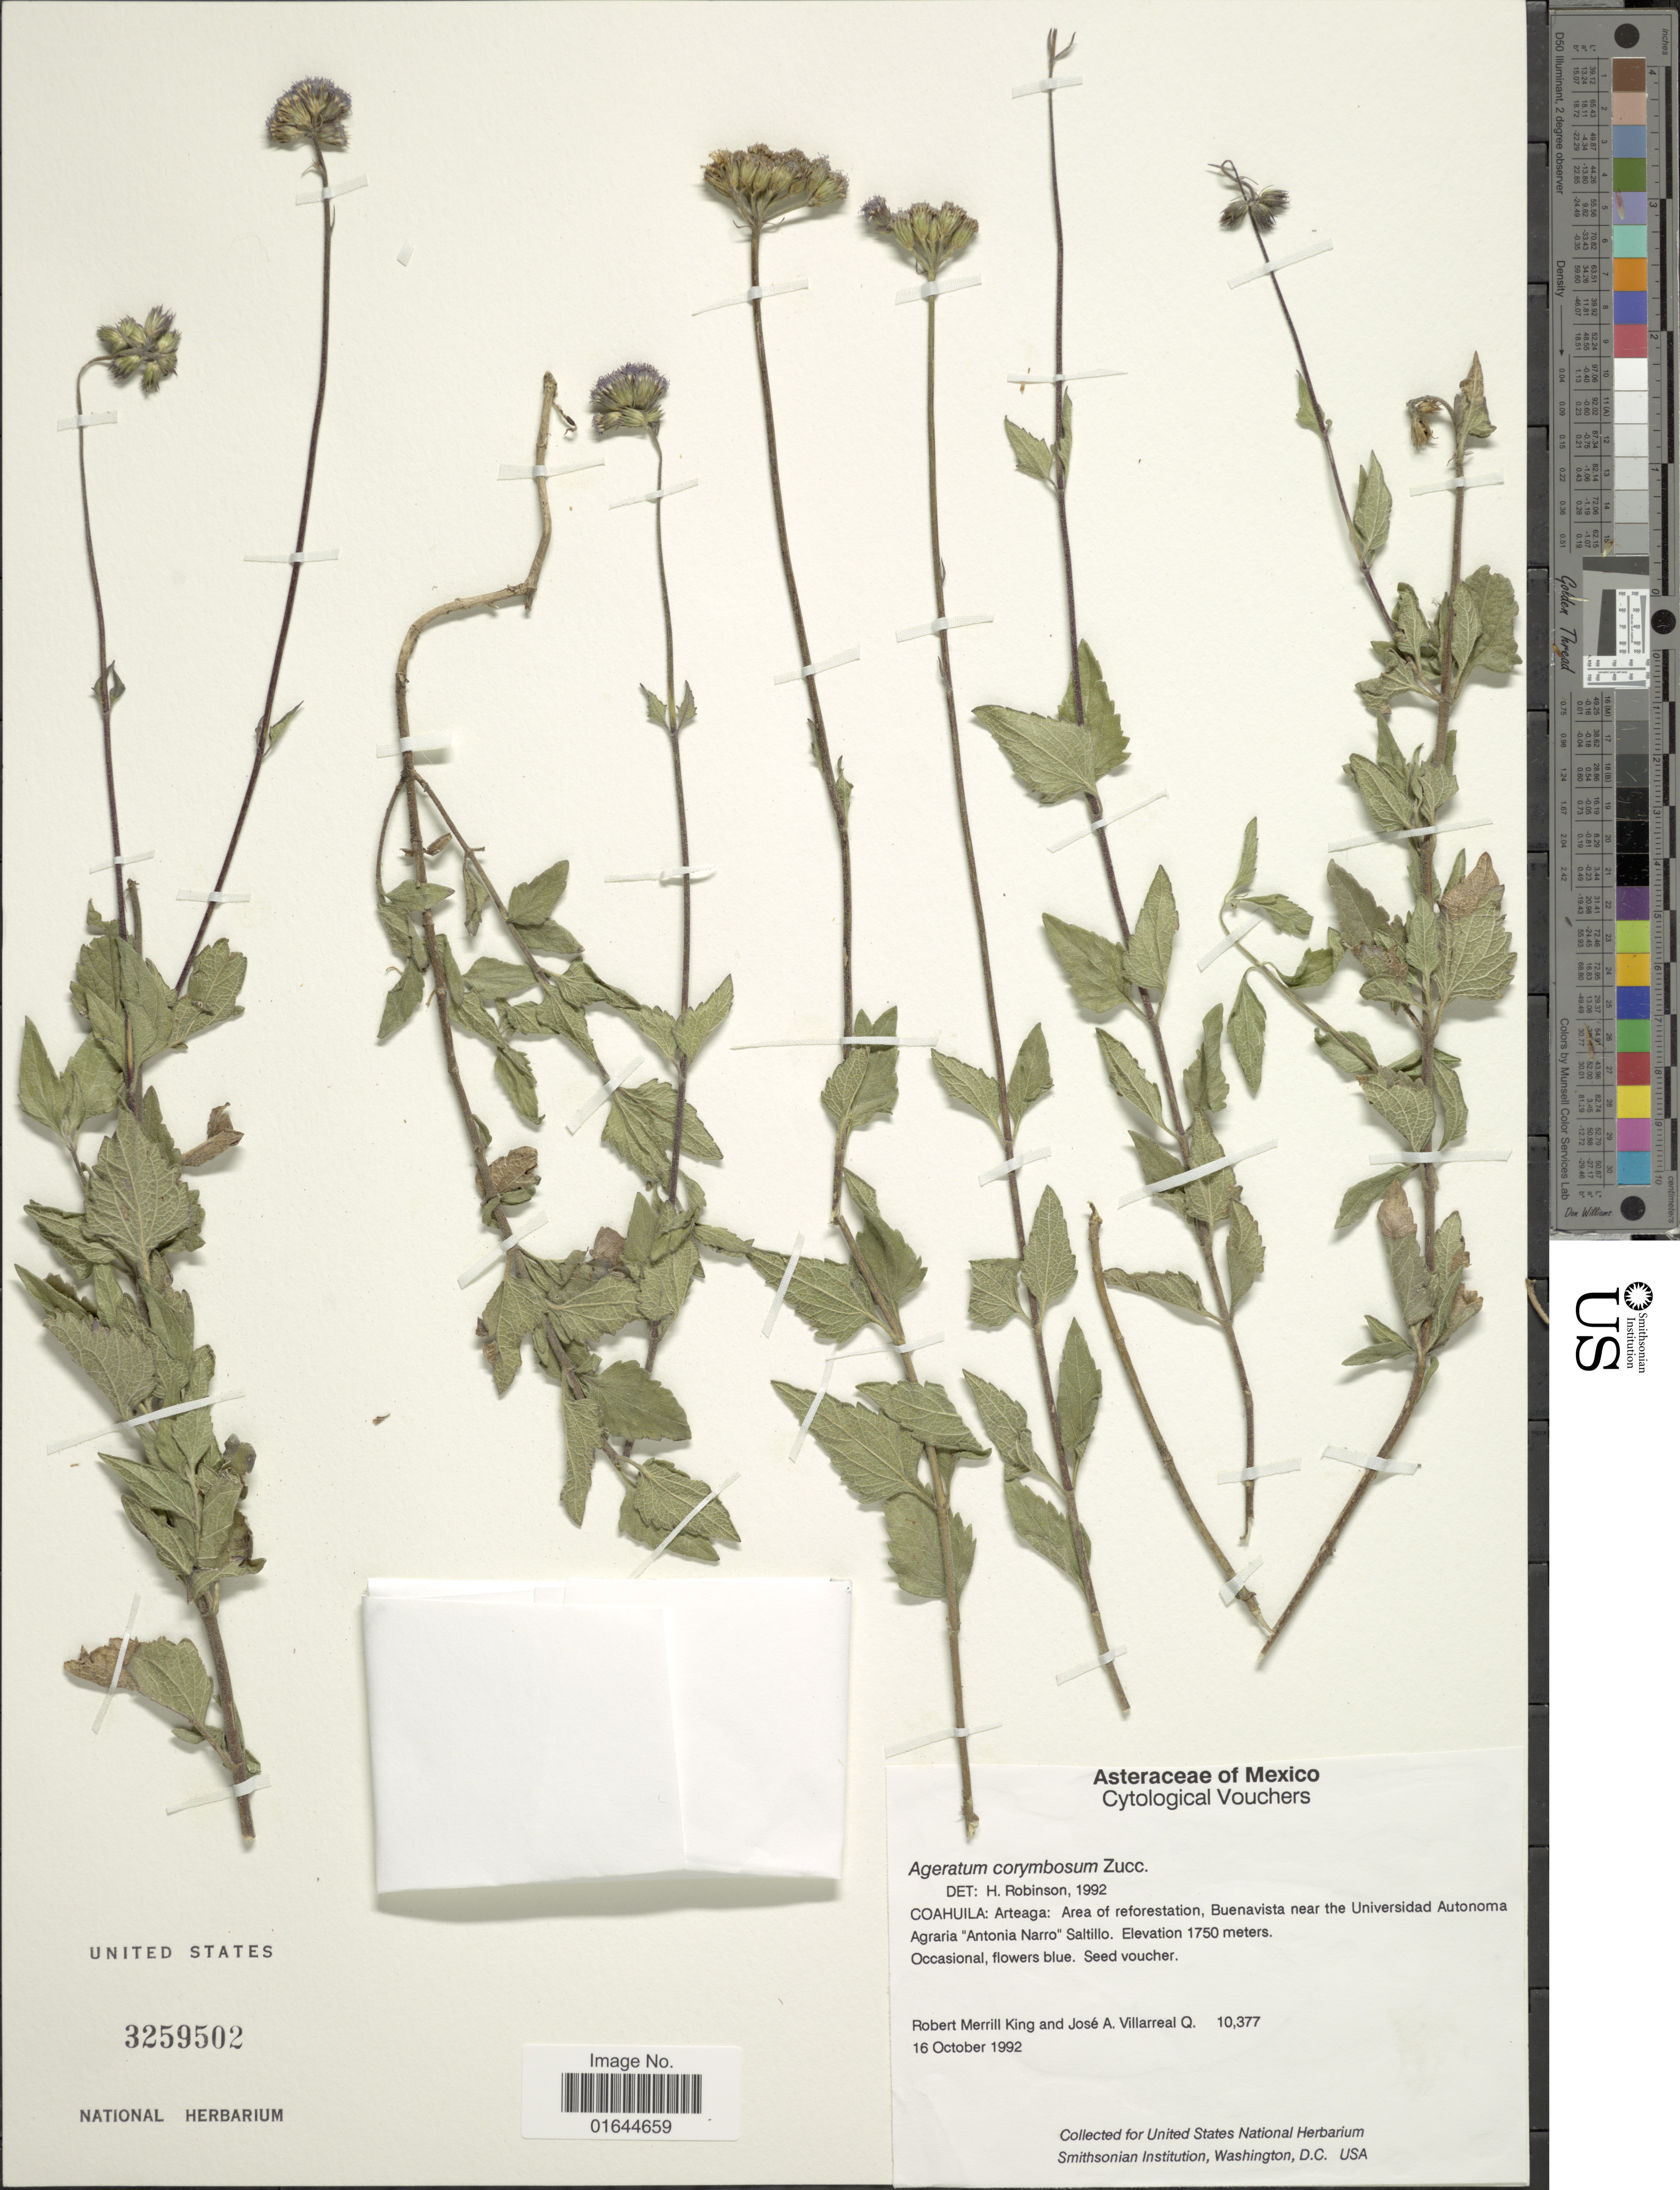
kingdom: Plantae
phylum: Tracheophyta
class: Magnoliopsida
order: Asterales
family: Asteraceae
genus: Ageratum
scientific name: Ageratum corymbosum f. corymbosum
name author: Zuccagni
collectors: R. M. King & J. Villarreal-Quintanilla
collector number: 10377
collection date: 1992-10-16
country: Mexico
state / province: Coahuila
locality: Mexico. Coahuila: Arteaga: Area of reforestatio, Buenavista near the Universidad Autonoma Agraria "Antonia Narro" Saltillo.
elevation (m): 1750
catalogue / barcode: US 3259502